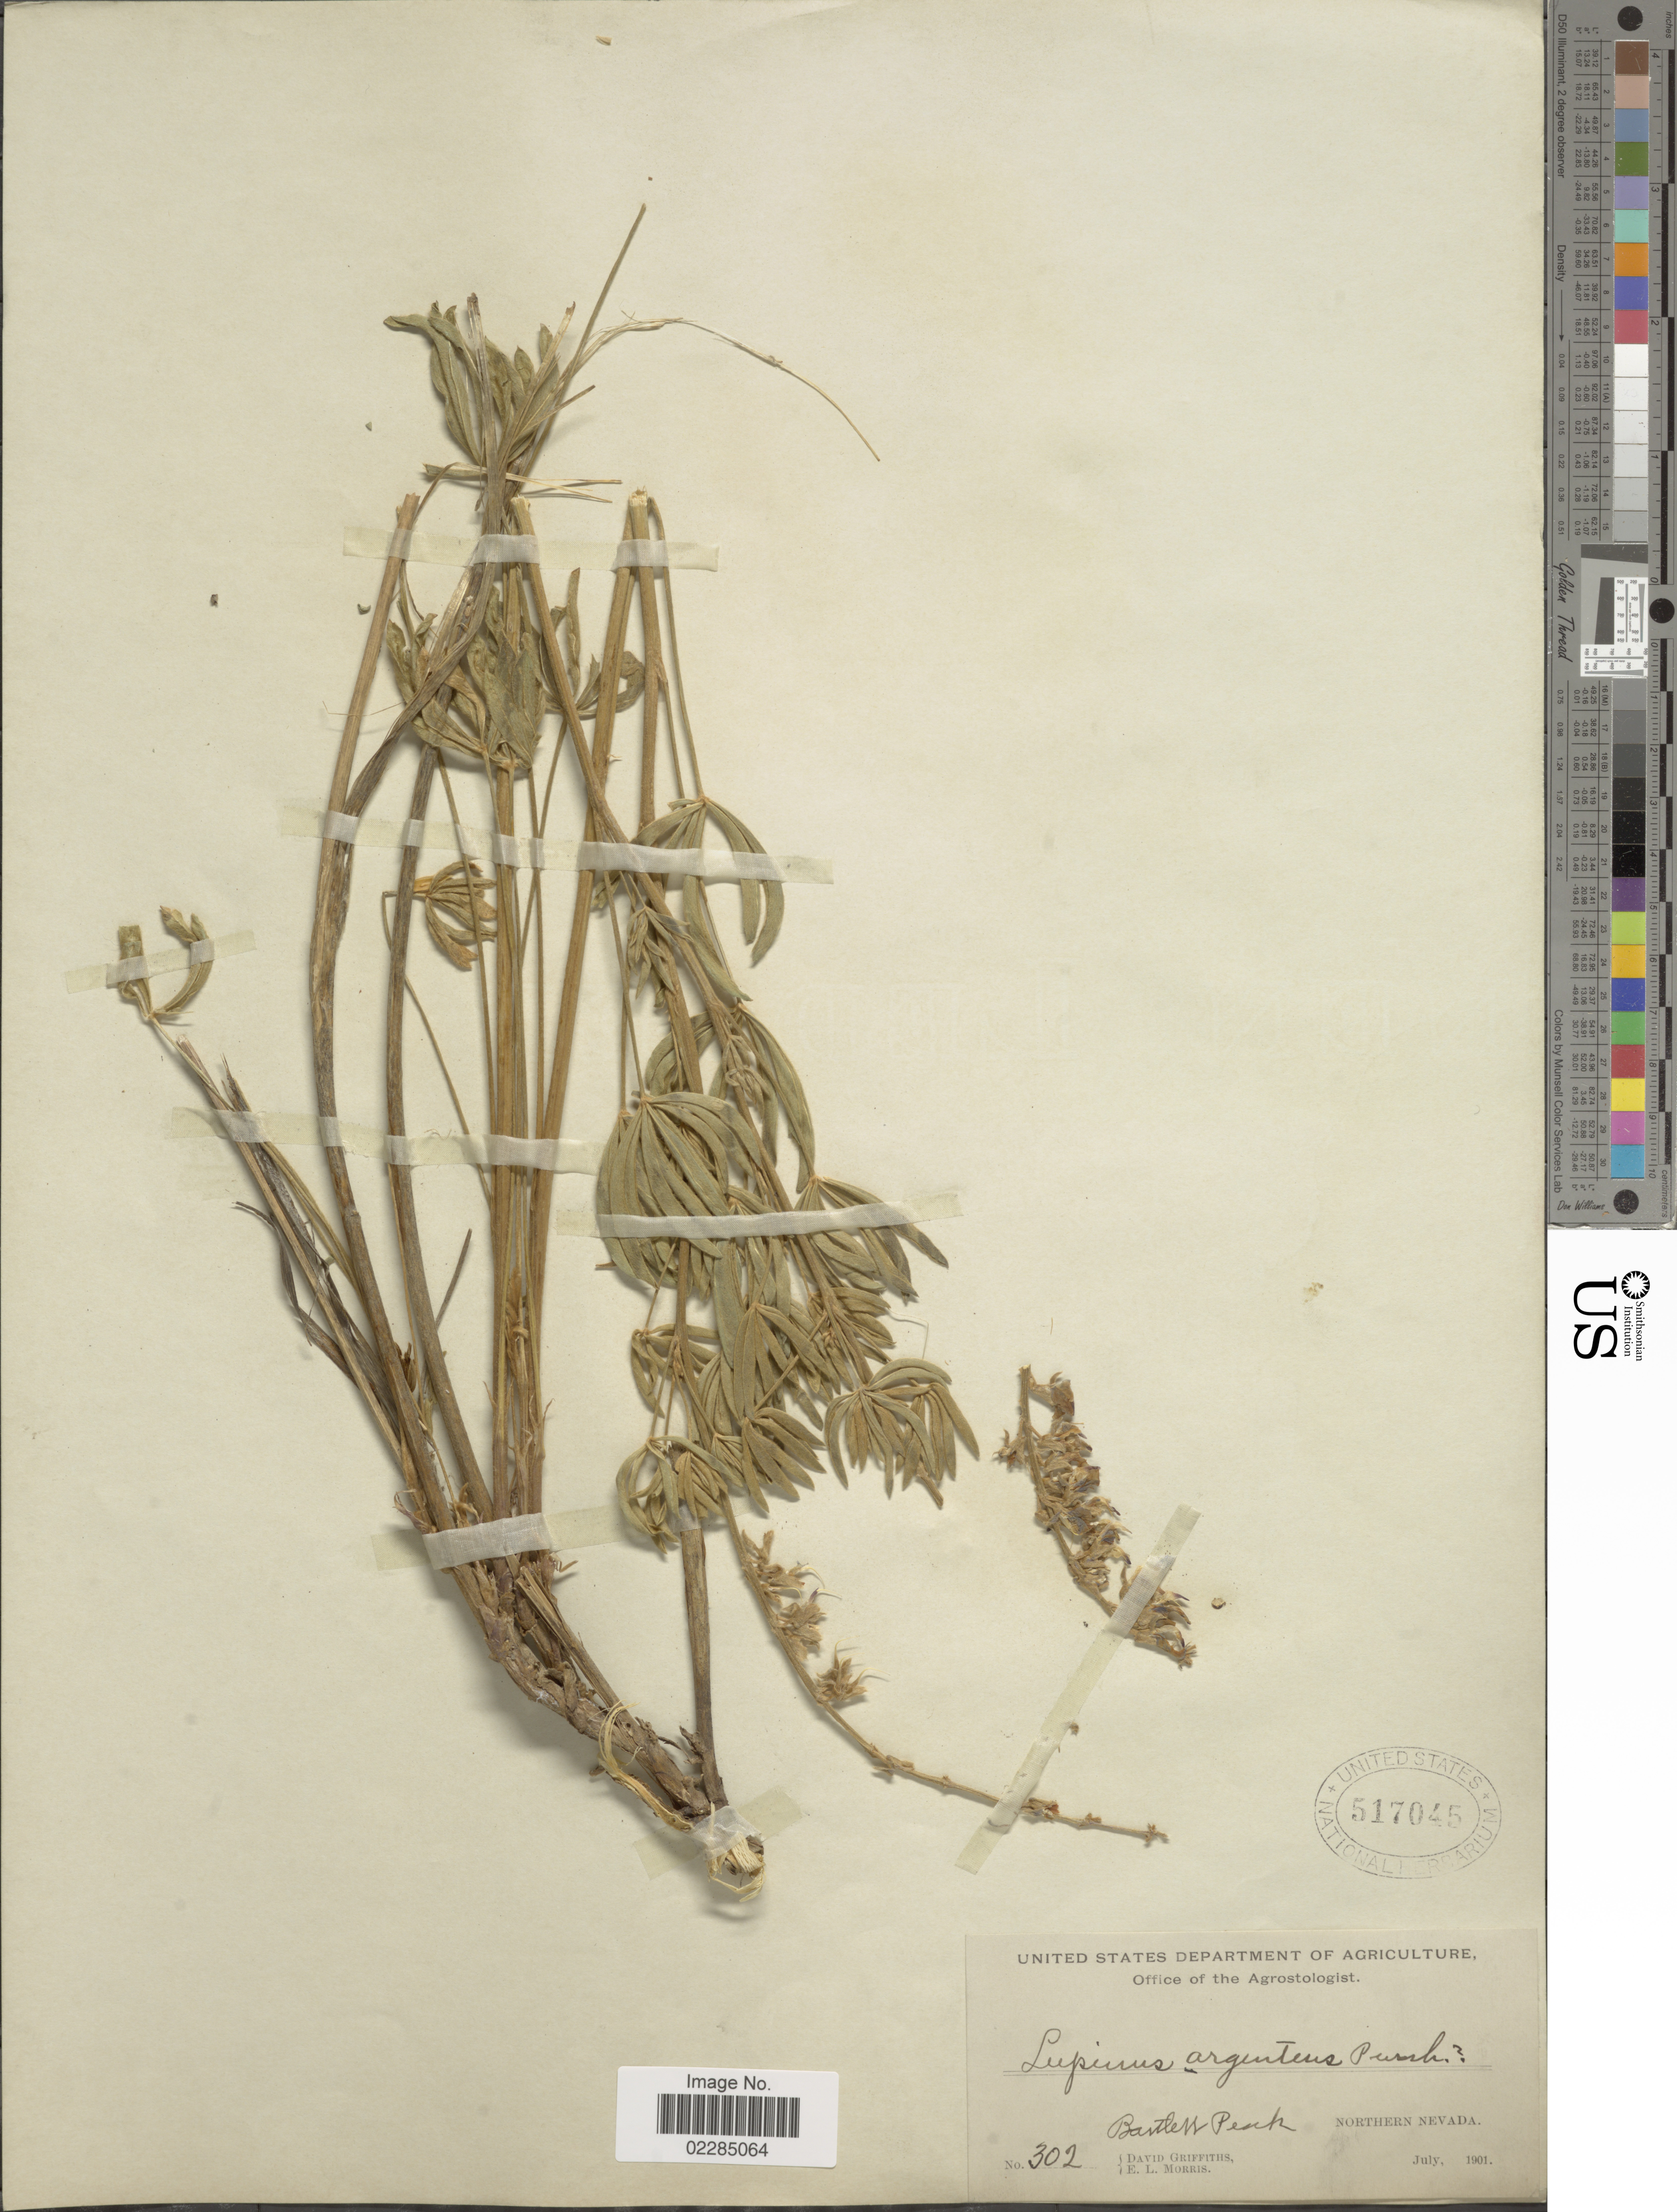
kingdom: Plantae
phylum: Tracheophyta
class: Magnoliopsida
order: Fabales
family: Fabaceae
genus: Lupinus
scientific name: Lupinus decumbens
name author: Torr.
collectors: D. Griffiths & E. Morris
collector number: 302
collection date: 1902-07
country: United States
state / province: Nevada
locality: Bastlers Peak, Northern Nevada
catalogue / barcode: US 517045